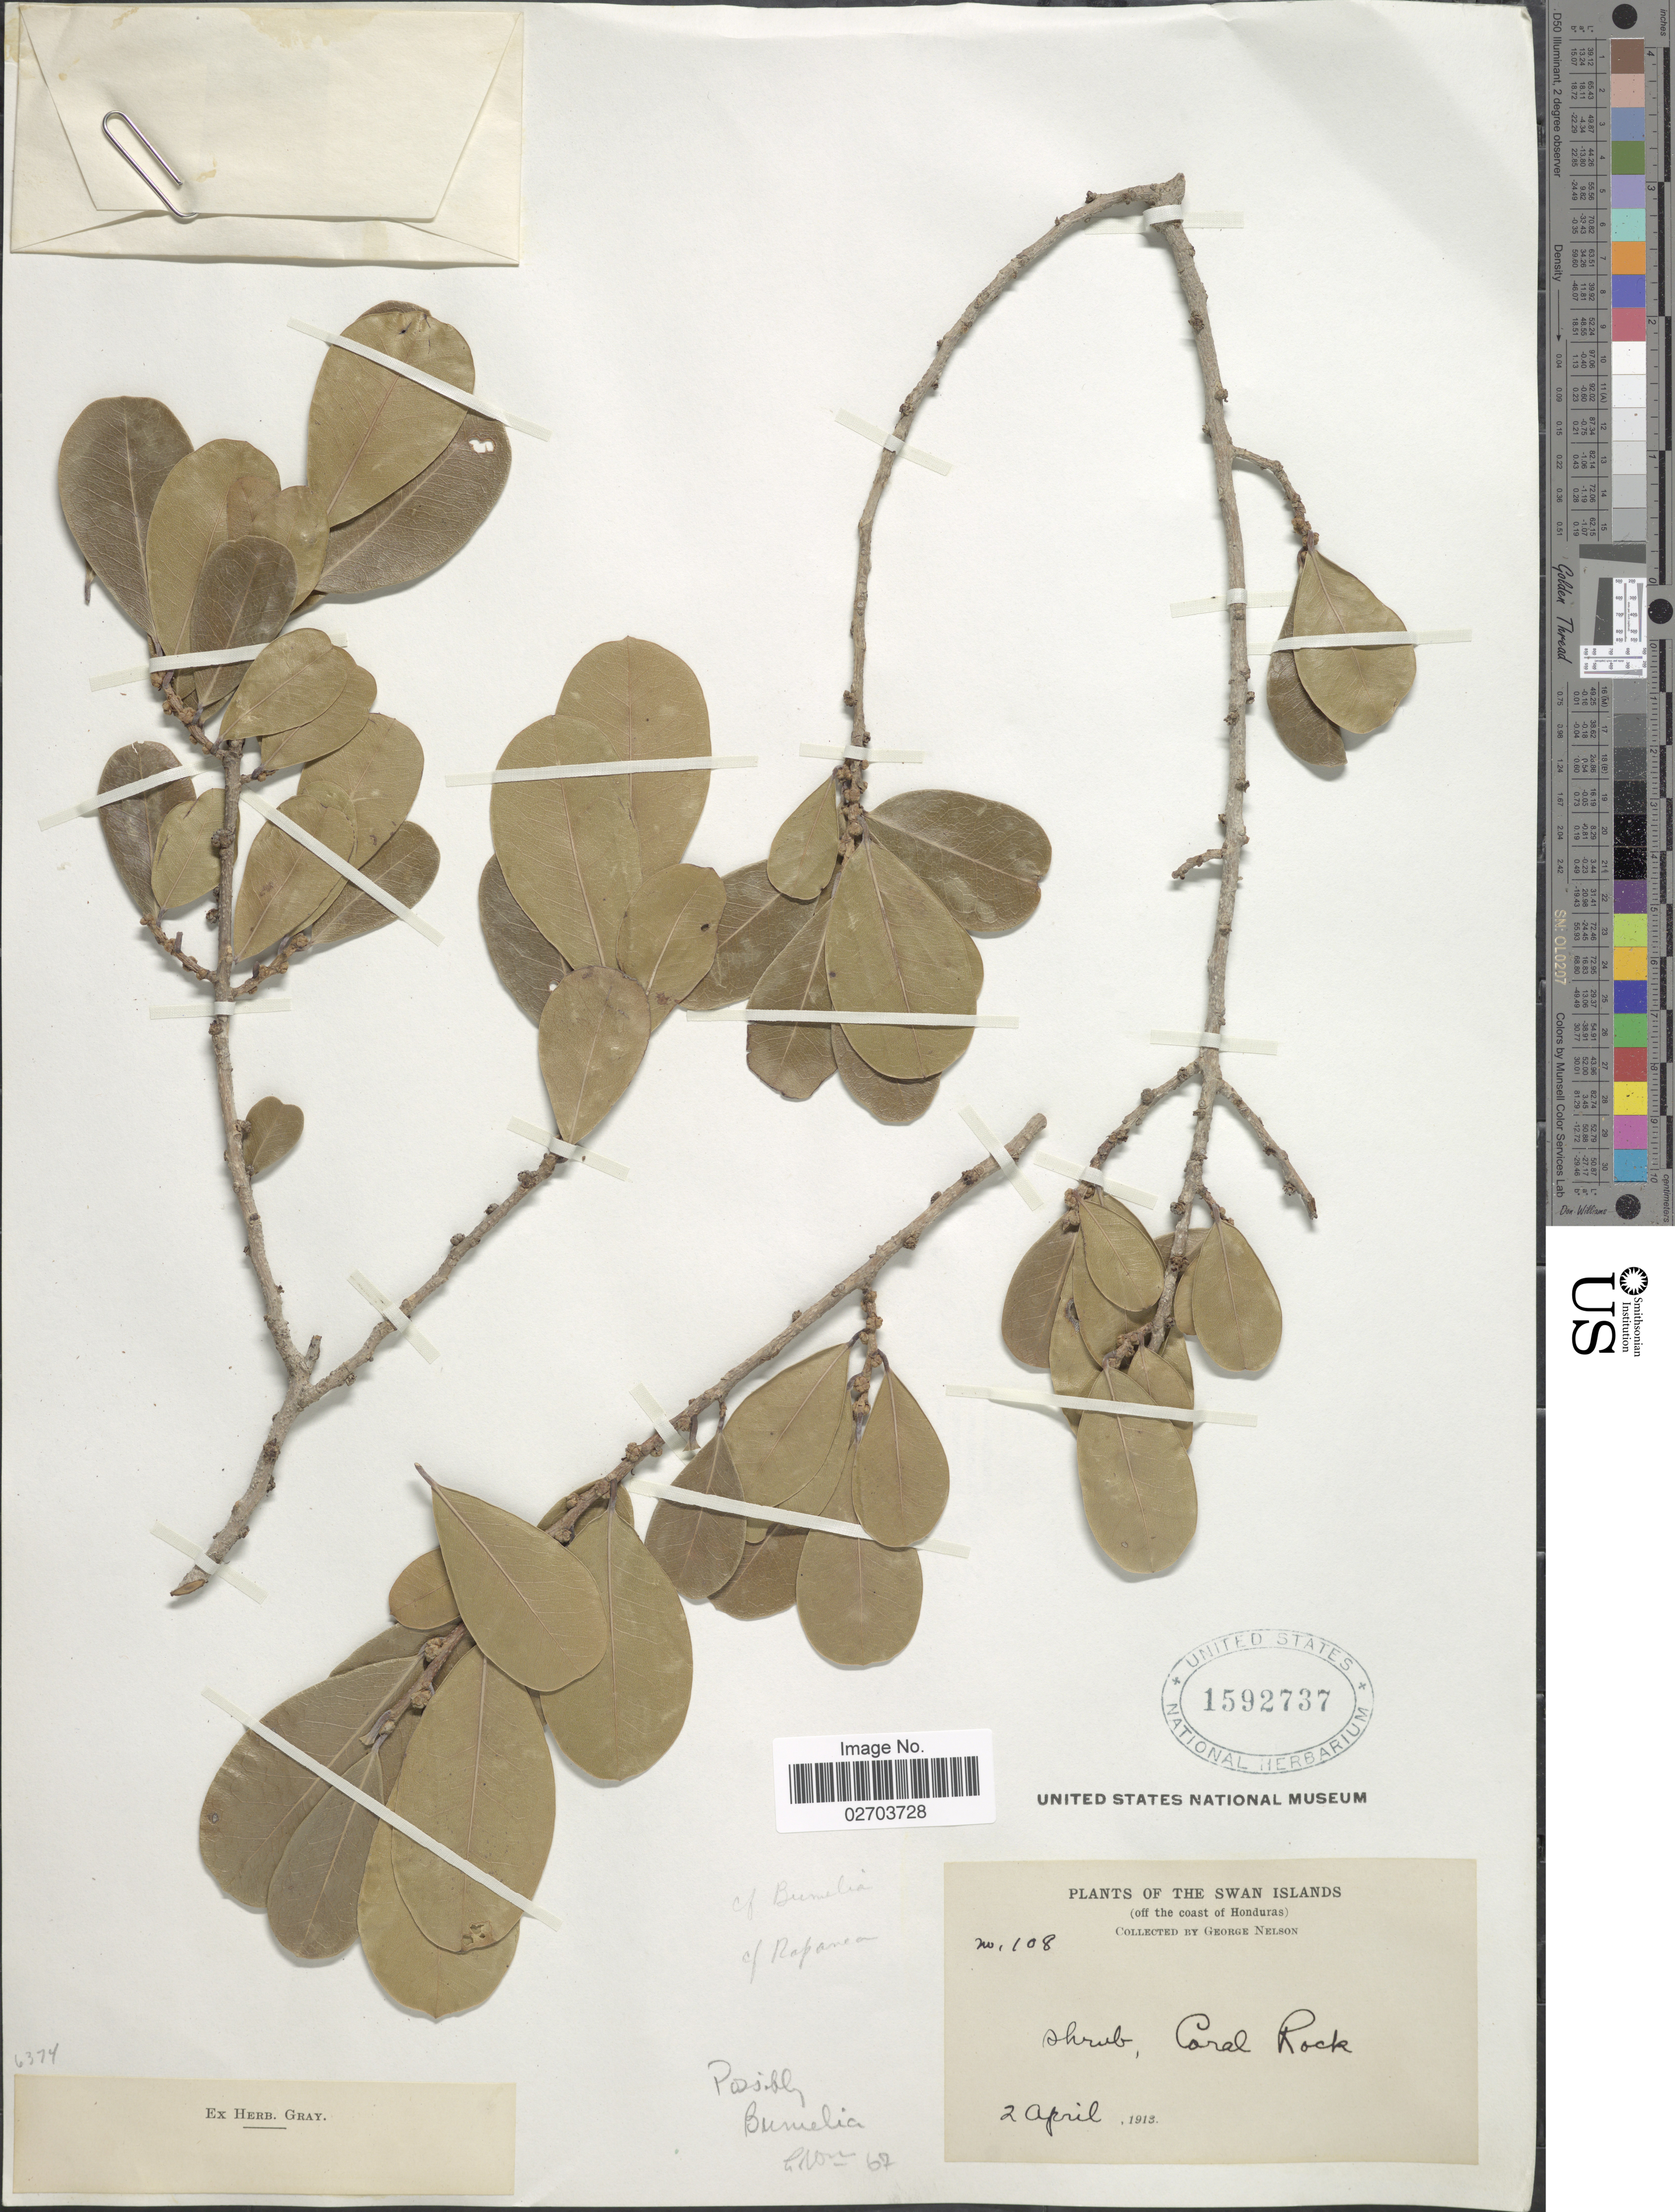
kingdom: Plantae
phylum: Tracheophyta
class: Magnoliopsida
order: Ericales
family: Sapotaceae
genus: Sideroxylon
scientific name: Sideroxylon sp.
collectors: G. Nelson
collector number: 108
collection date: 1913-04-02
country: Honduras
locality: The Swan Islands (off the coast of Honduras), Coral Rock.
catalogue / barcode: US 1592737